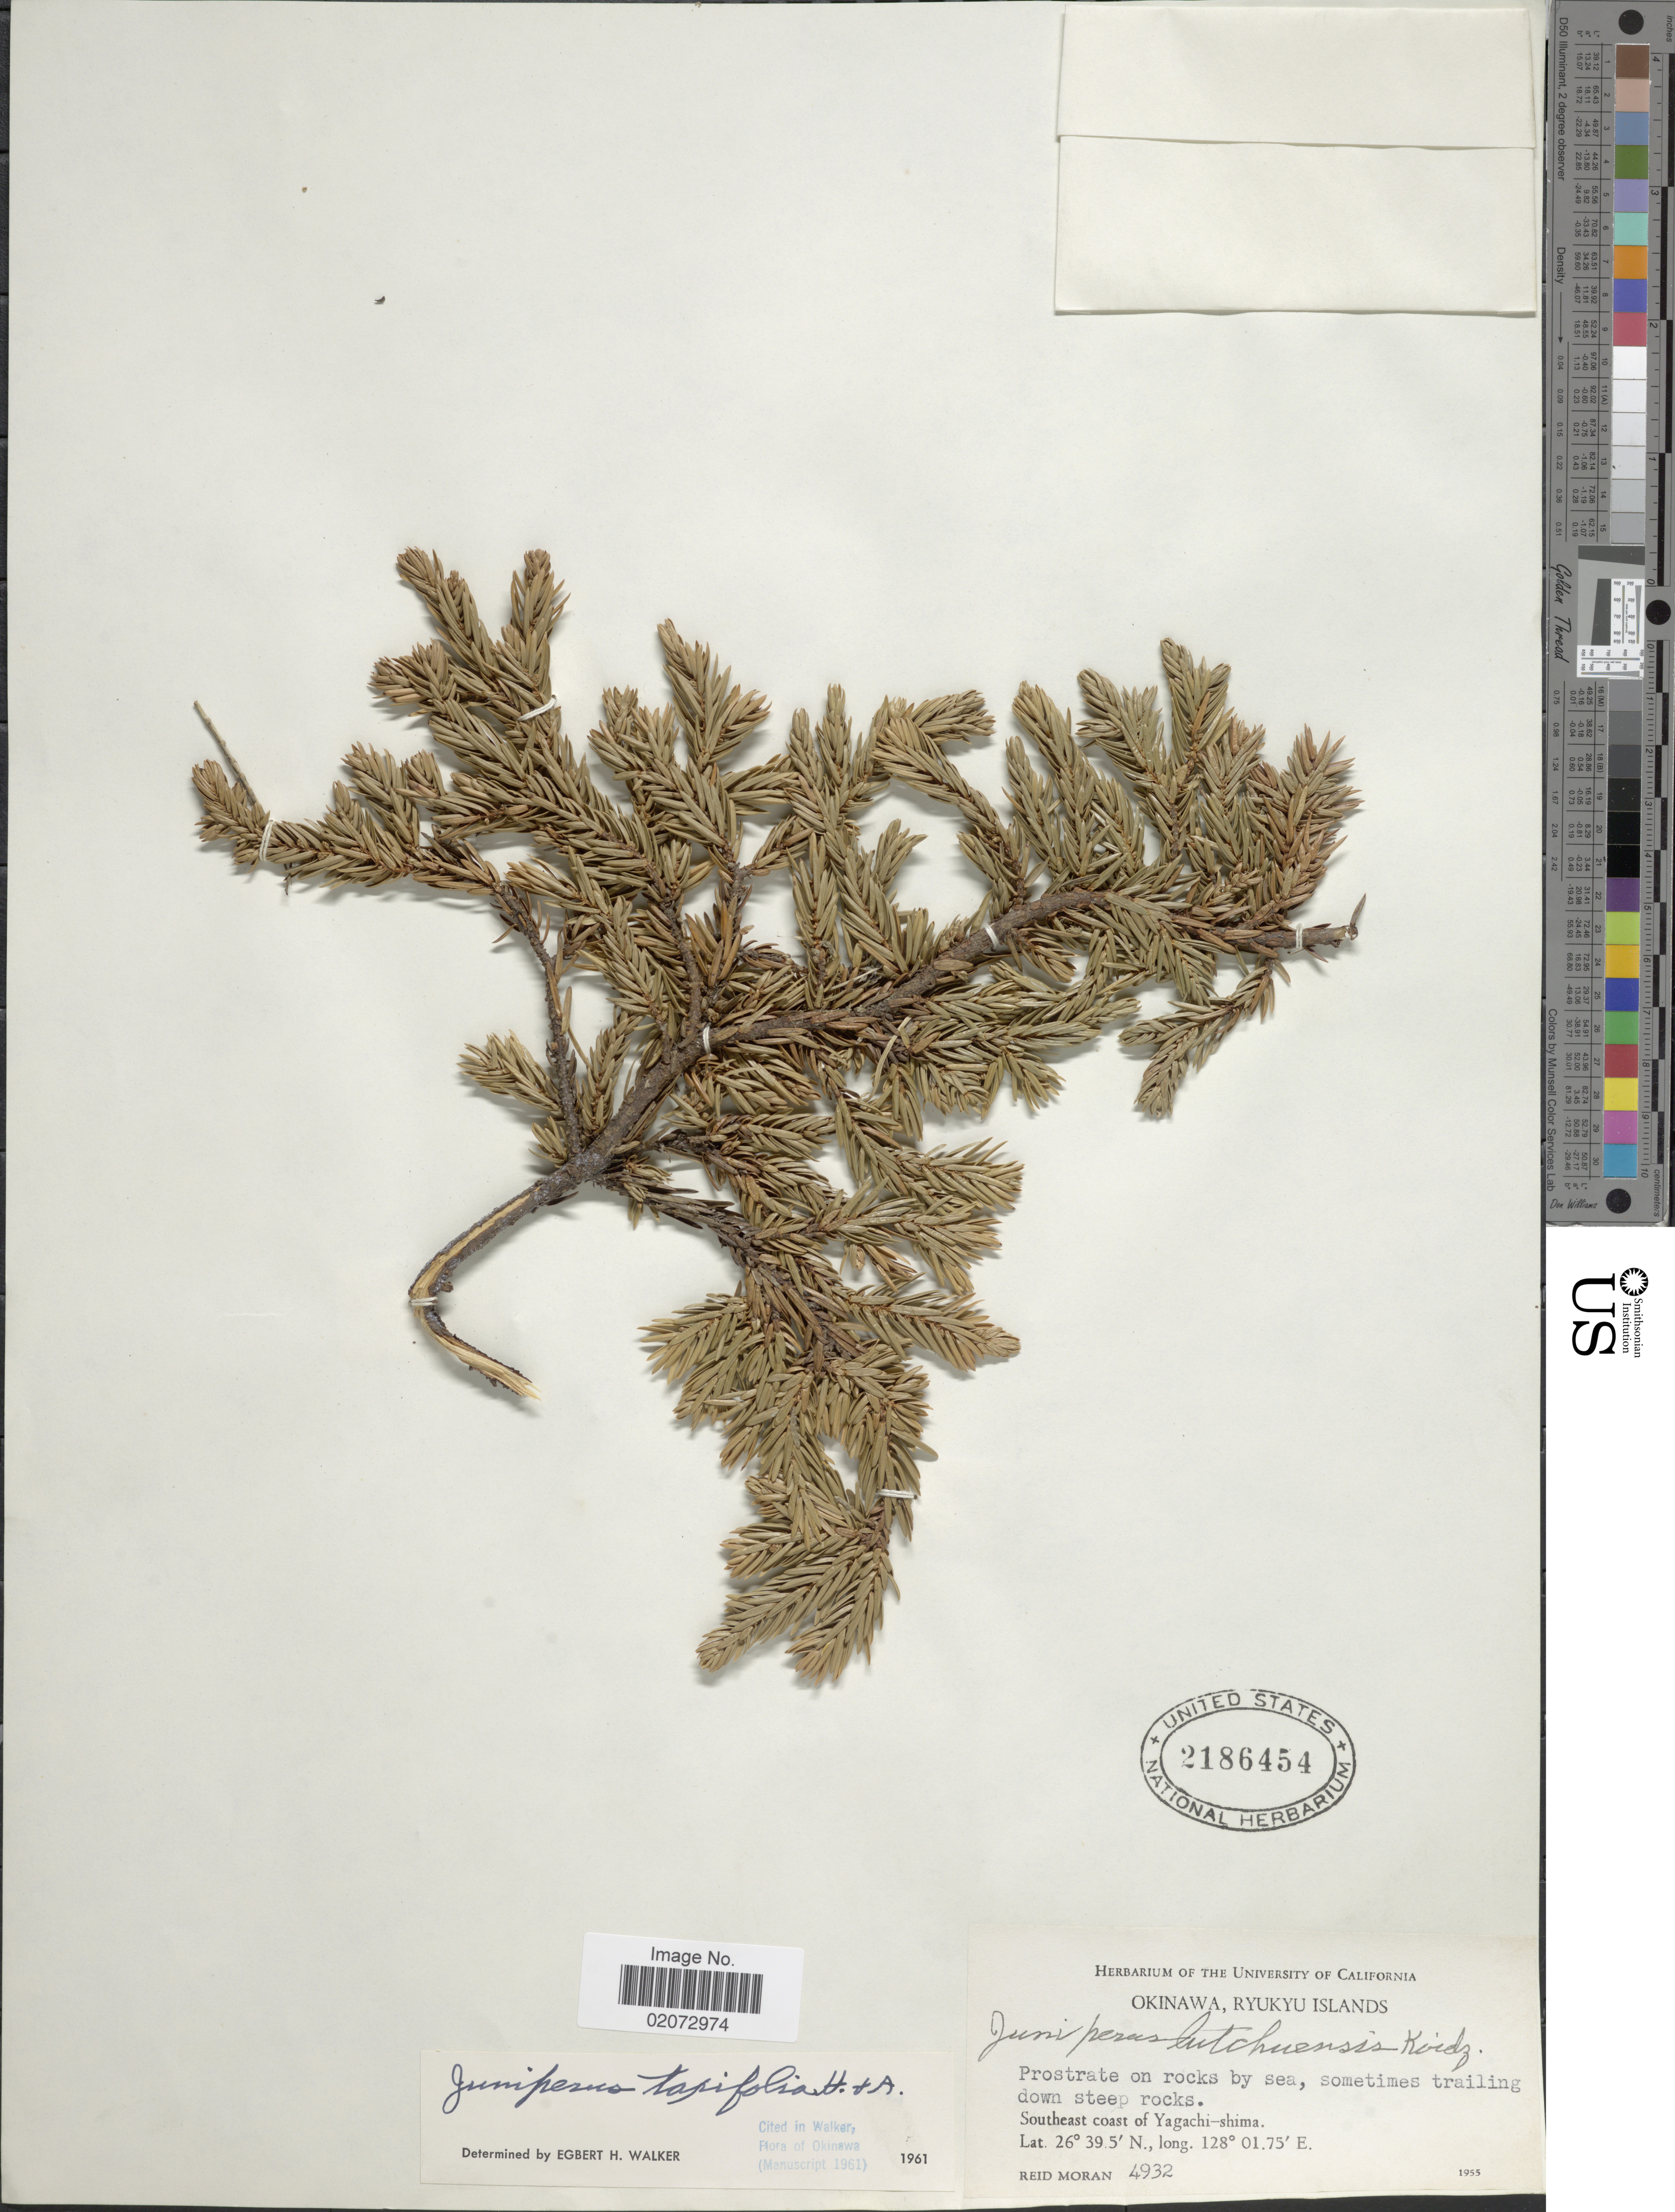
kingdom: Plantae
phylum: Tracheophyta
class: Pinopsida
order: Pinales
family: Cupressaceae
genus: Juniperus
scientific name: Juniperus taxifolia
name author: Hook. & Arn.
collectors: R. V. Moran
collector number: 4932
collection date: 1955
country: Japan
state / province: Okinawa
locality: Okinawa, Ryukyu Islands Southeast coast of Yagachi-shima.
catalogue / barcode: US 2186454